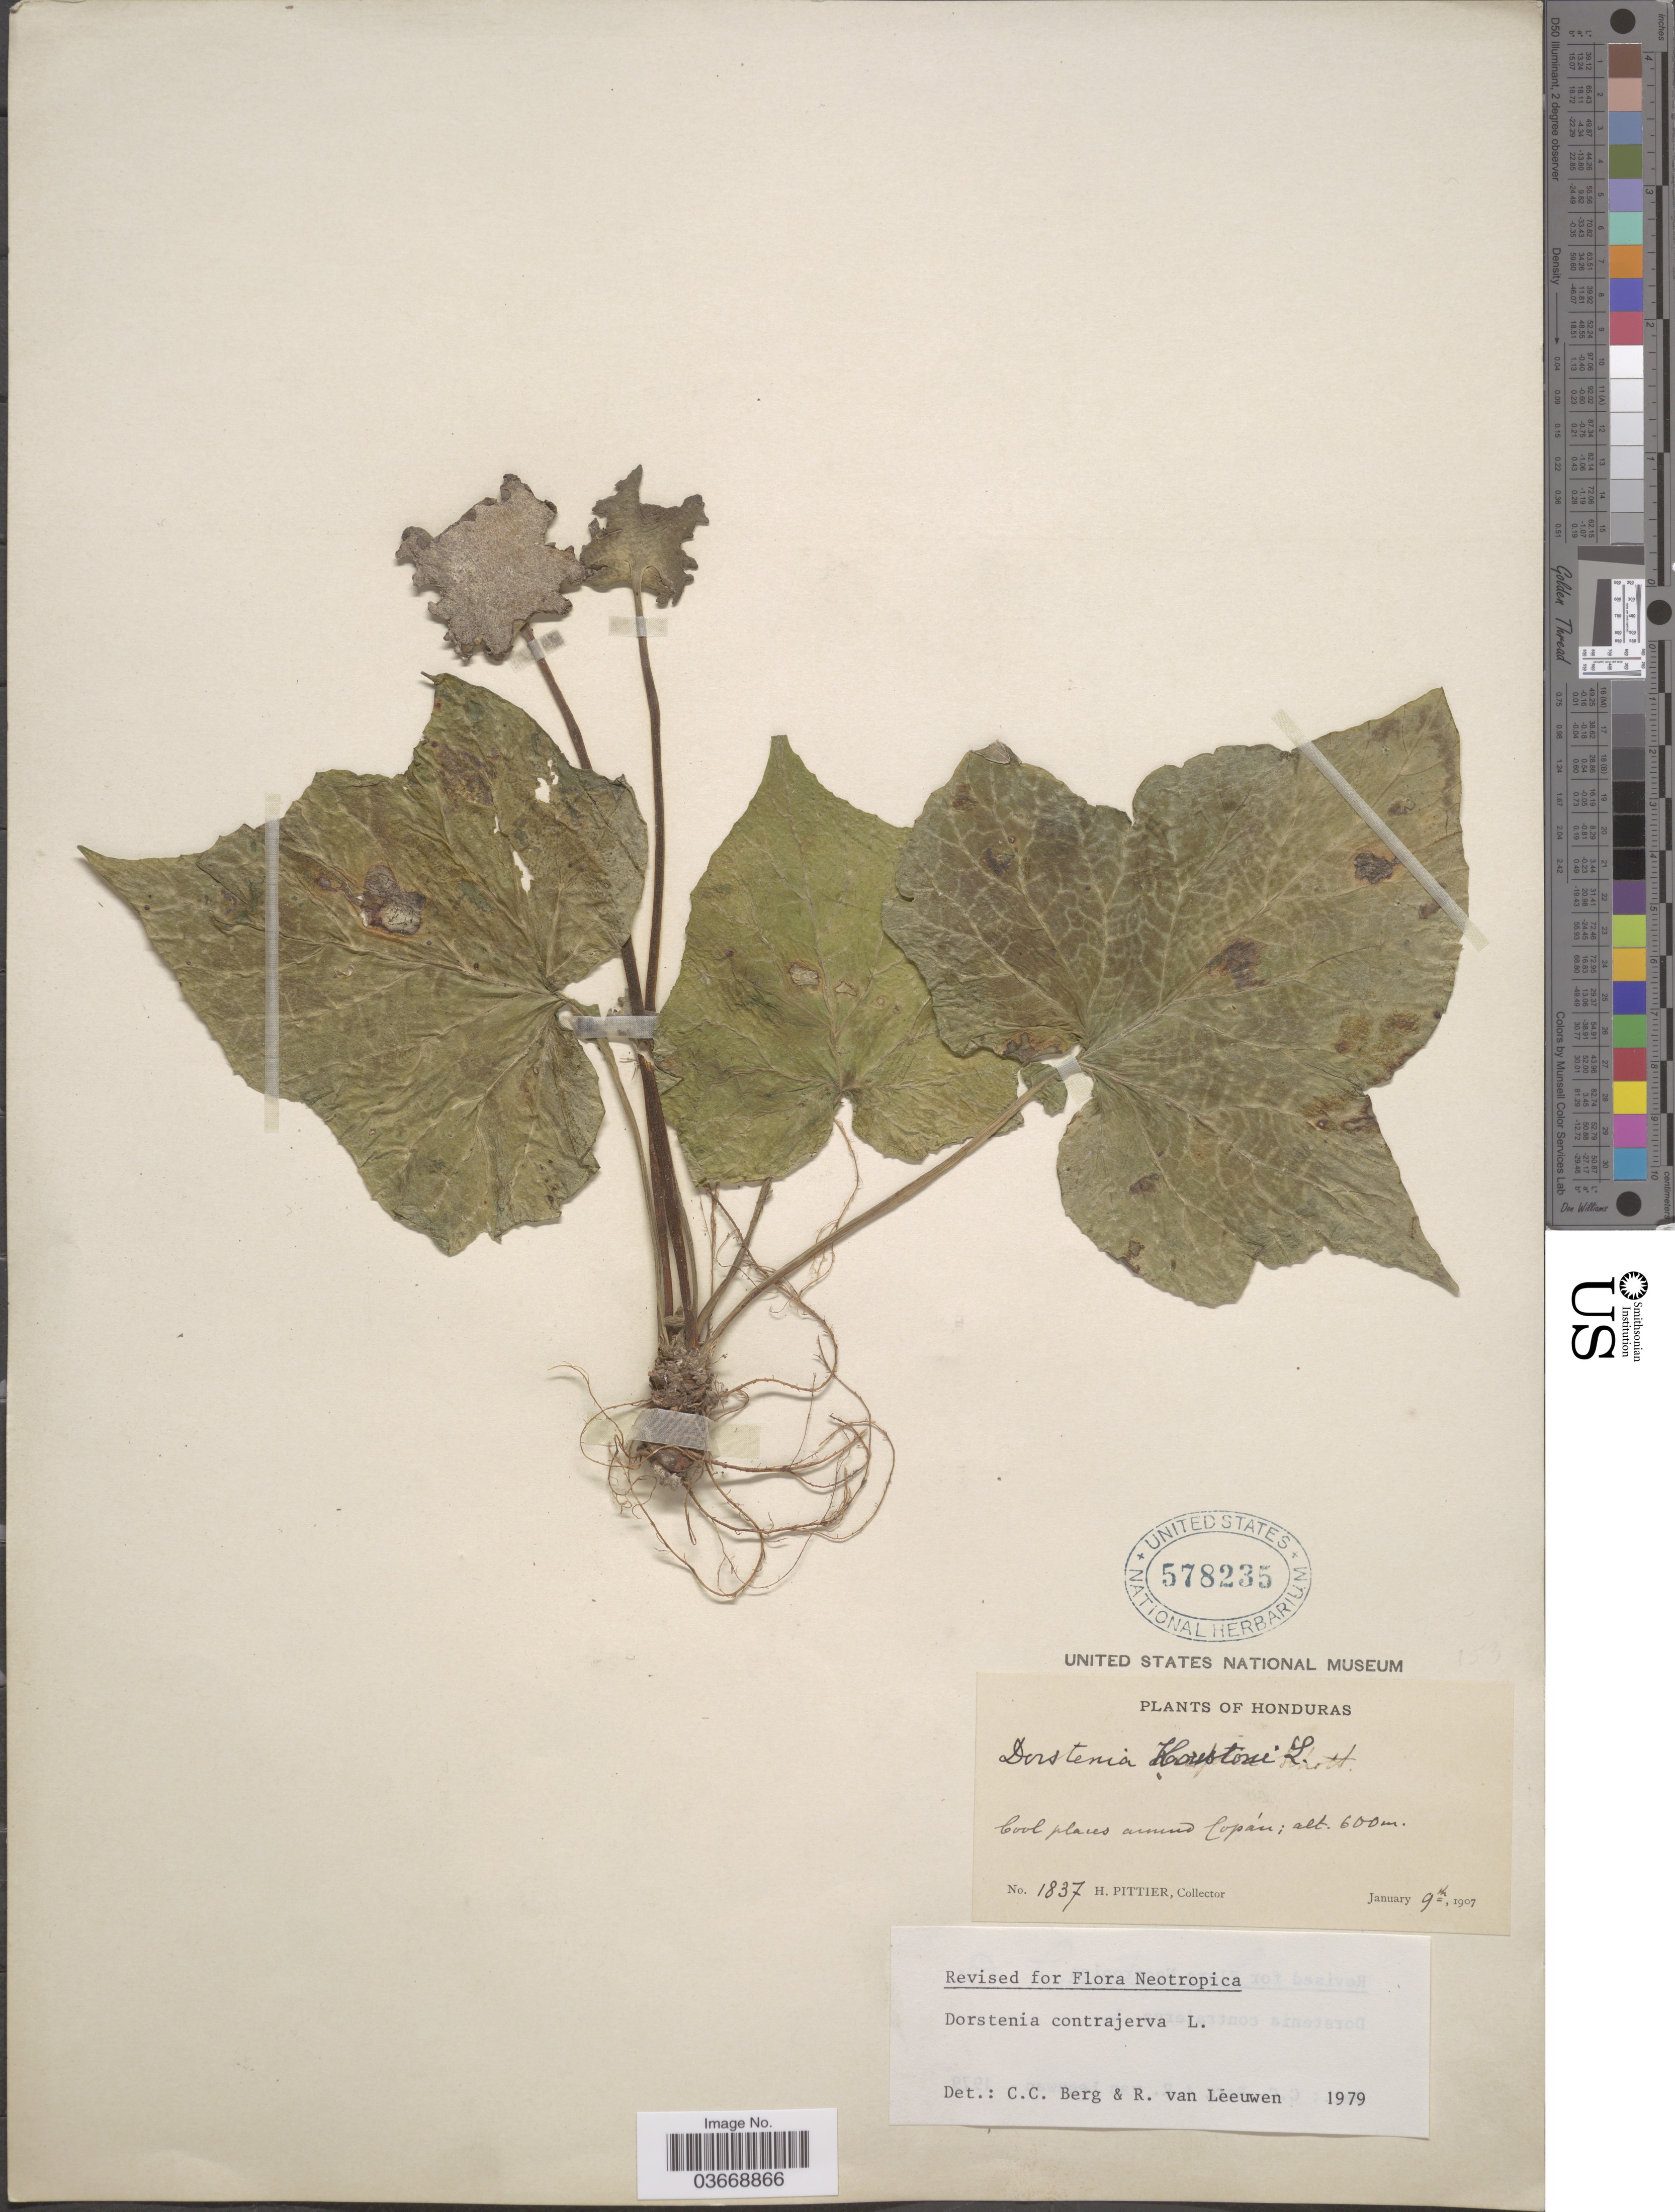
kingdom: Plantae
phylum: Tracheophyta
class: Magnoliopsida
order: Rosales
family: Moraceae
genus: Dorstenia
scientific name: Dorstenia contrajerva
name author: L.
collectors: H. F. Pittier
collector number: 1837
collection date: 1907-01-09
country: Honduras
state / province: Copan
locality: Cool places around Copán.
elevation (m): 600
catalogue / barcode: US 578235